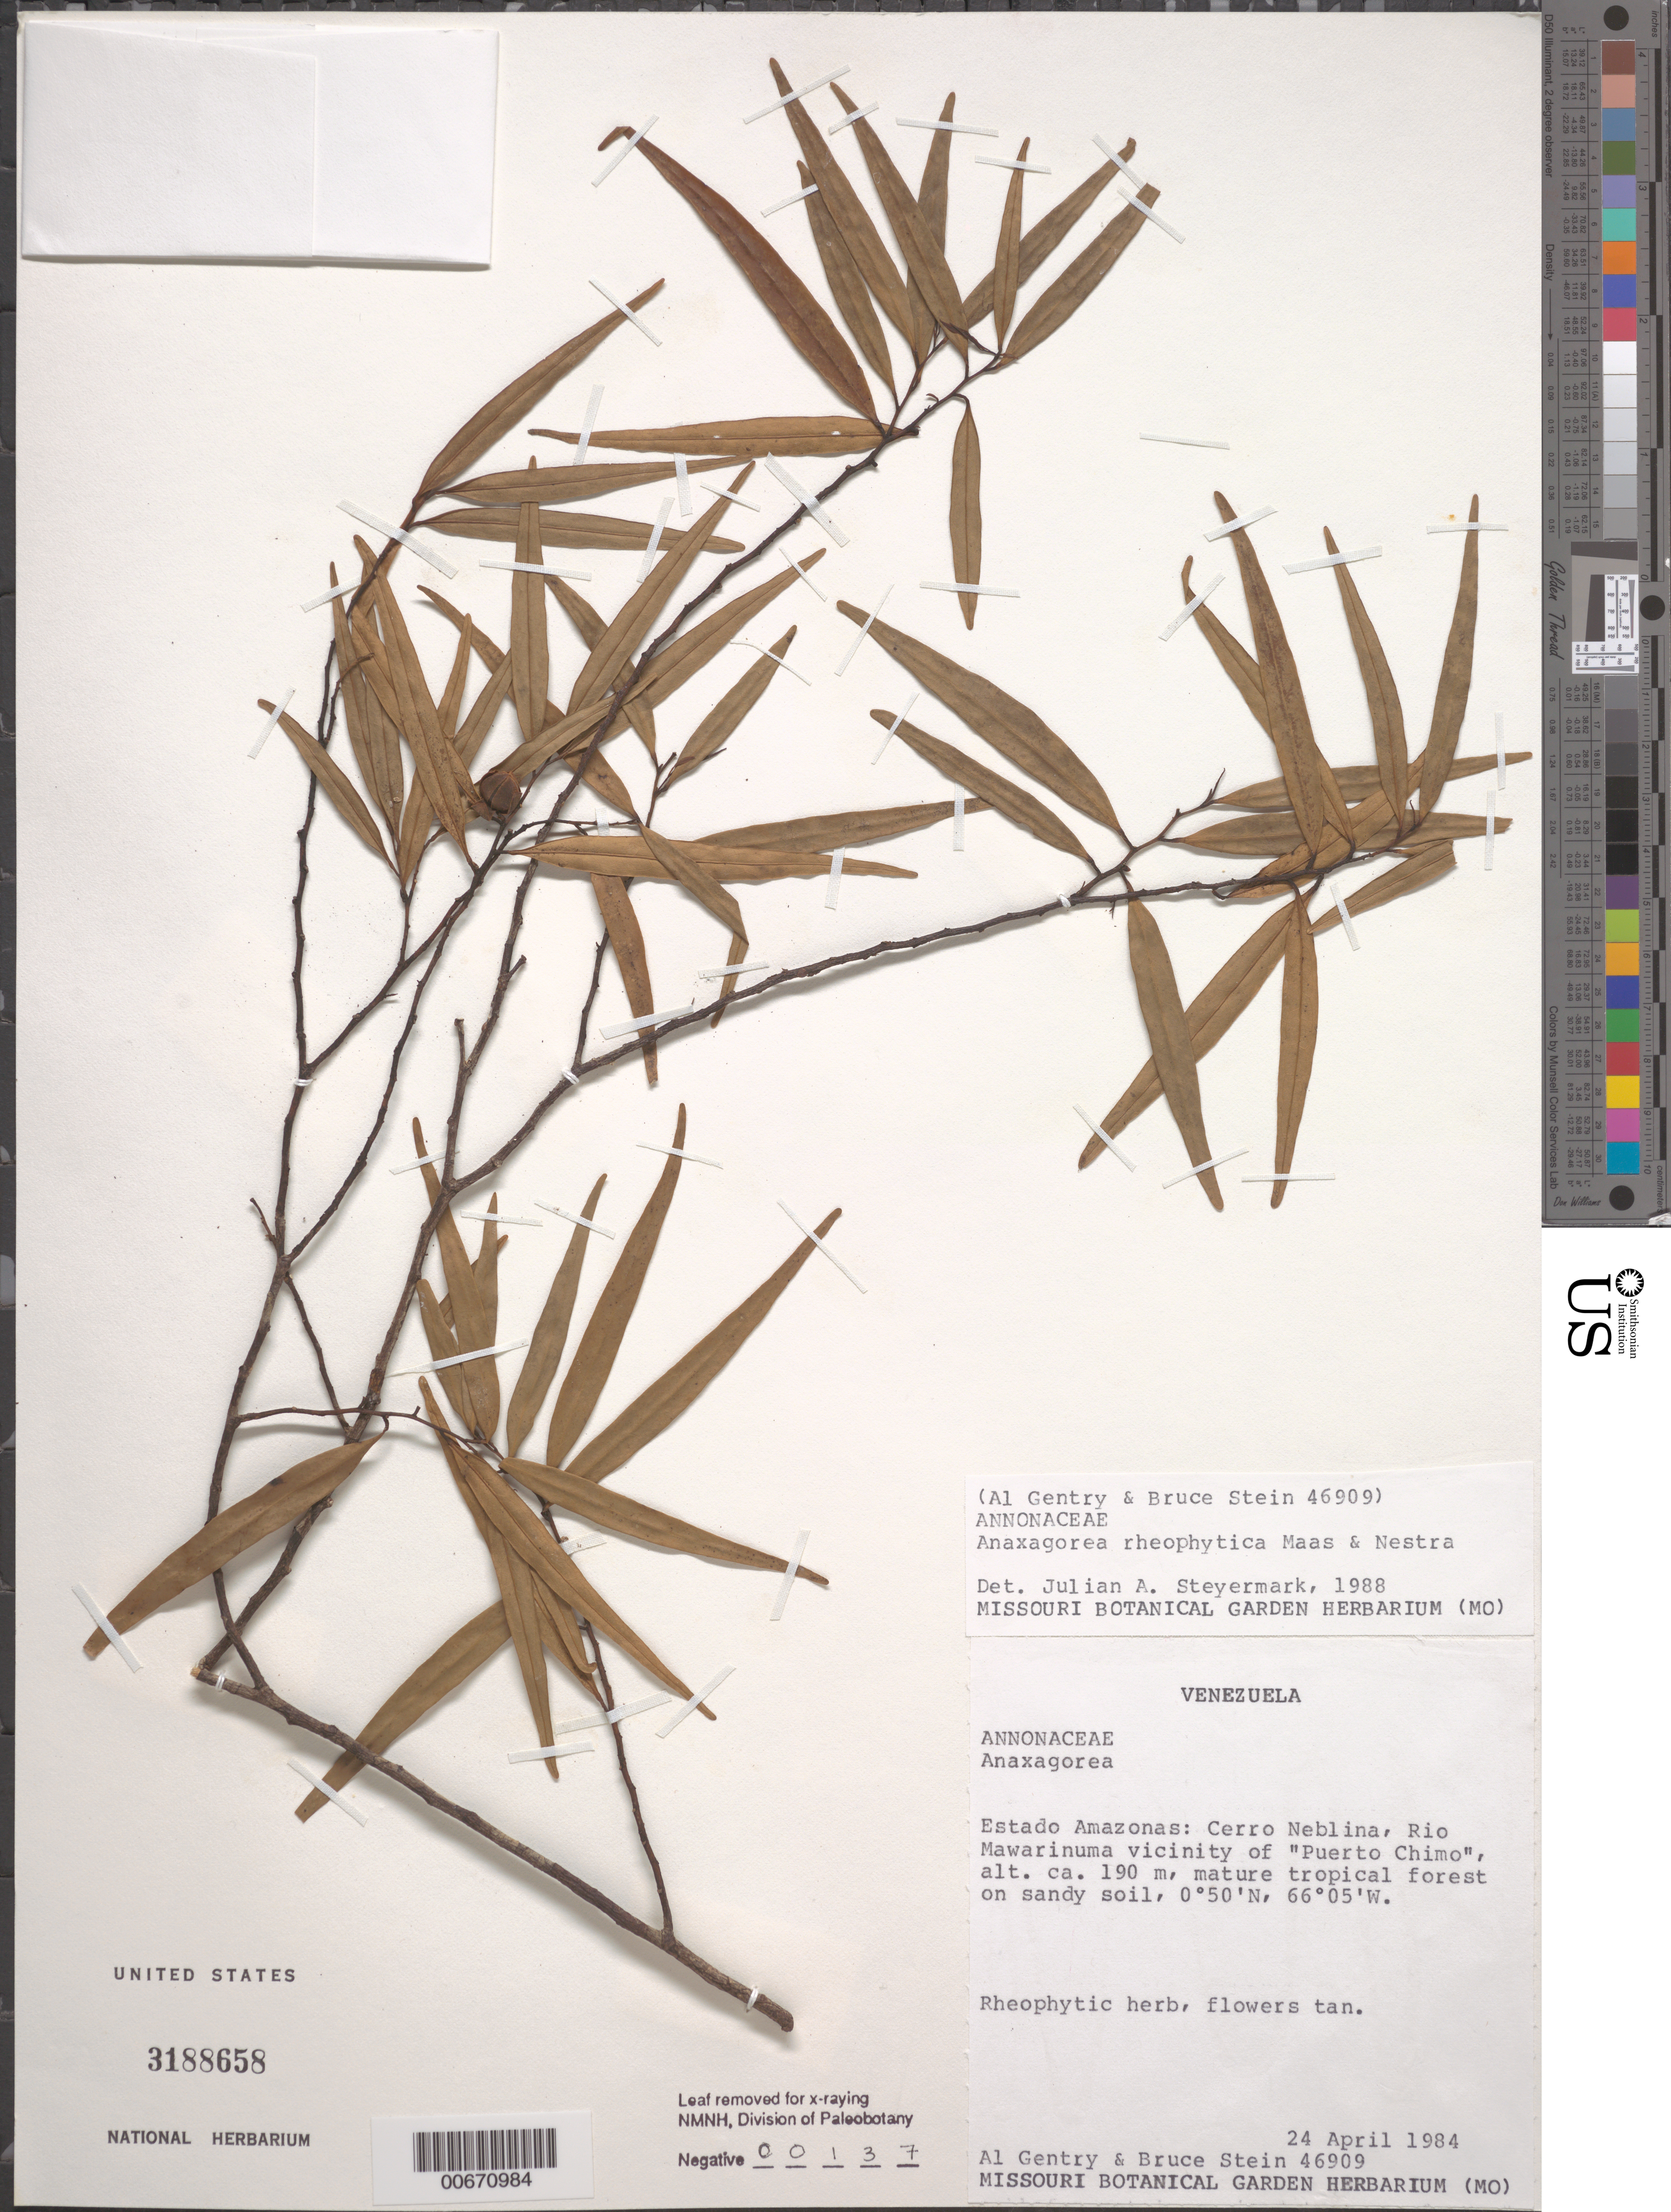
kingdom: Plantae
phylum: Tracheophyta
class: Magnoliopsida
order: Magnoliales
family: Annonaceae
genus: Anaxagorea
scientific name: Anaxagorea rheophytica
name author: Maas & Westra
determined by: Steyermark, Julian A., (VEN)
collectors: A. H. Gentry & B. Stein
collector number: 46909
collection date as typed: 24-Apr-84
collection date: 1984-04-24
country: Venezuela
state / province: Amazonas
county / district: Río Negro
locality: Cerro de La Neblina, Río Mawarinuma, vic. of "Puerto Chimo"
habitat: Mature tropical forest on sandy soil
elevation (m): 190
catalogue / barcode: US 3188658